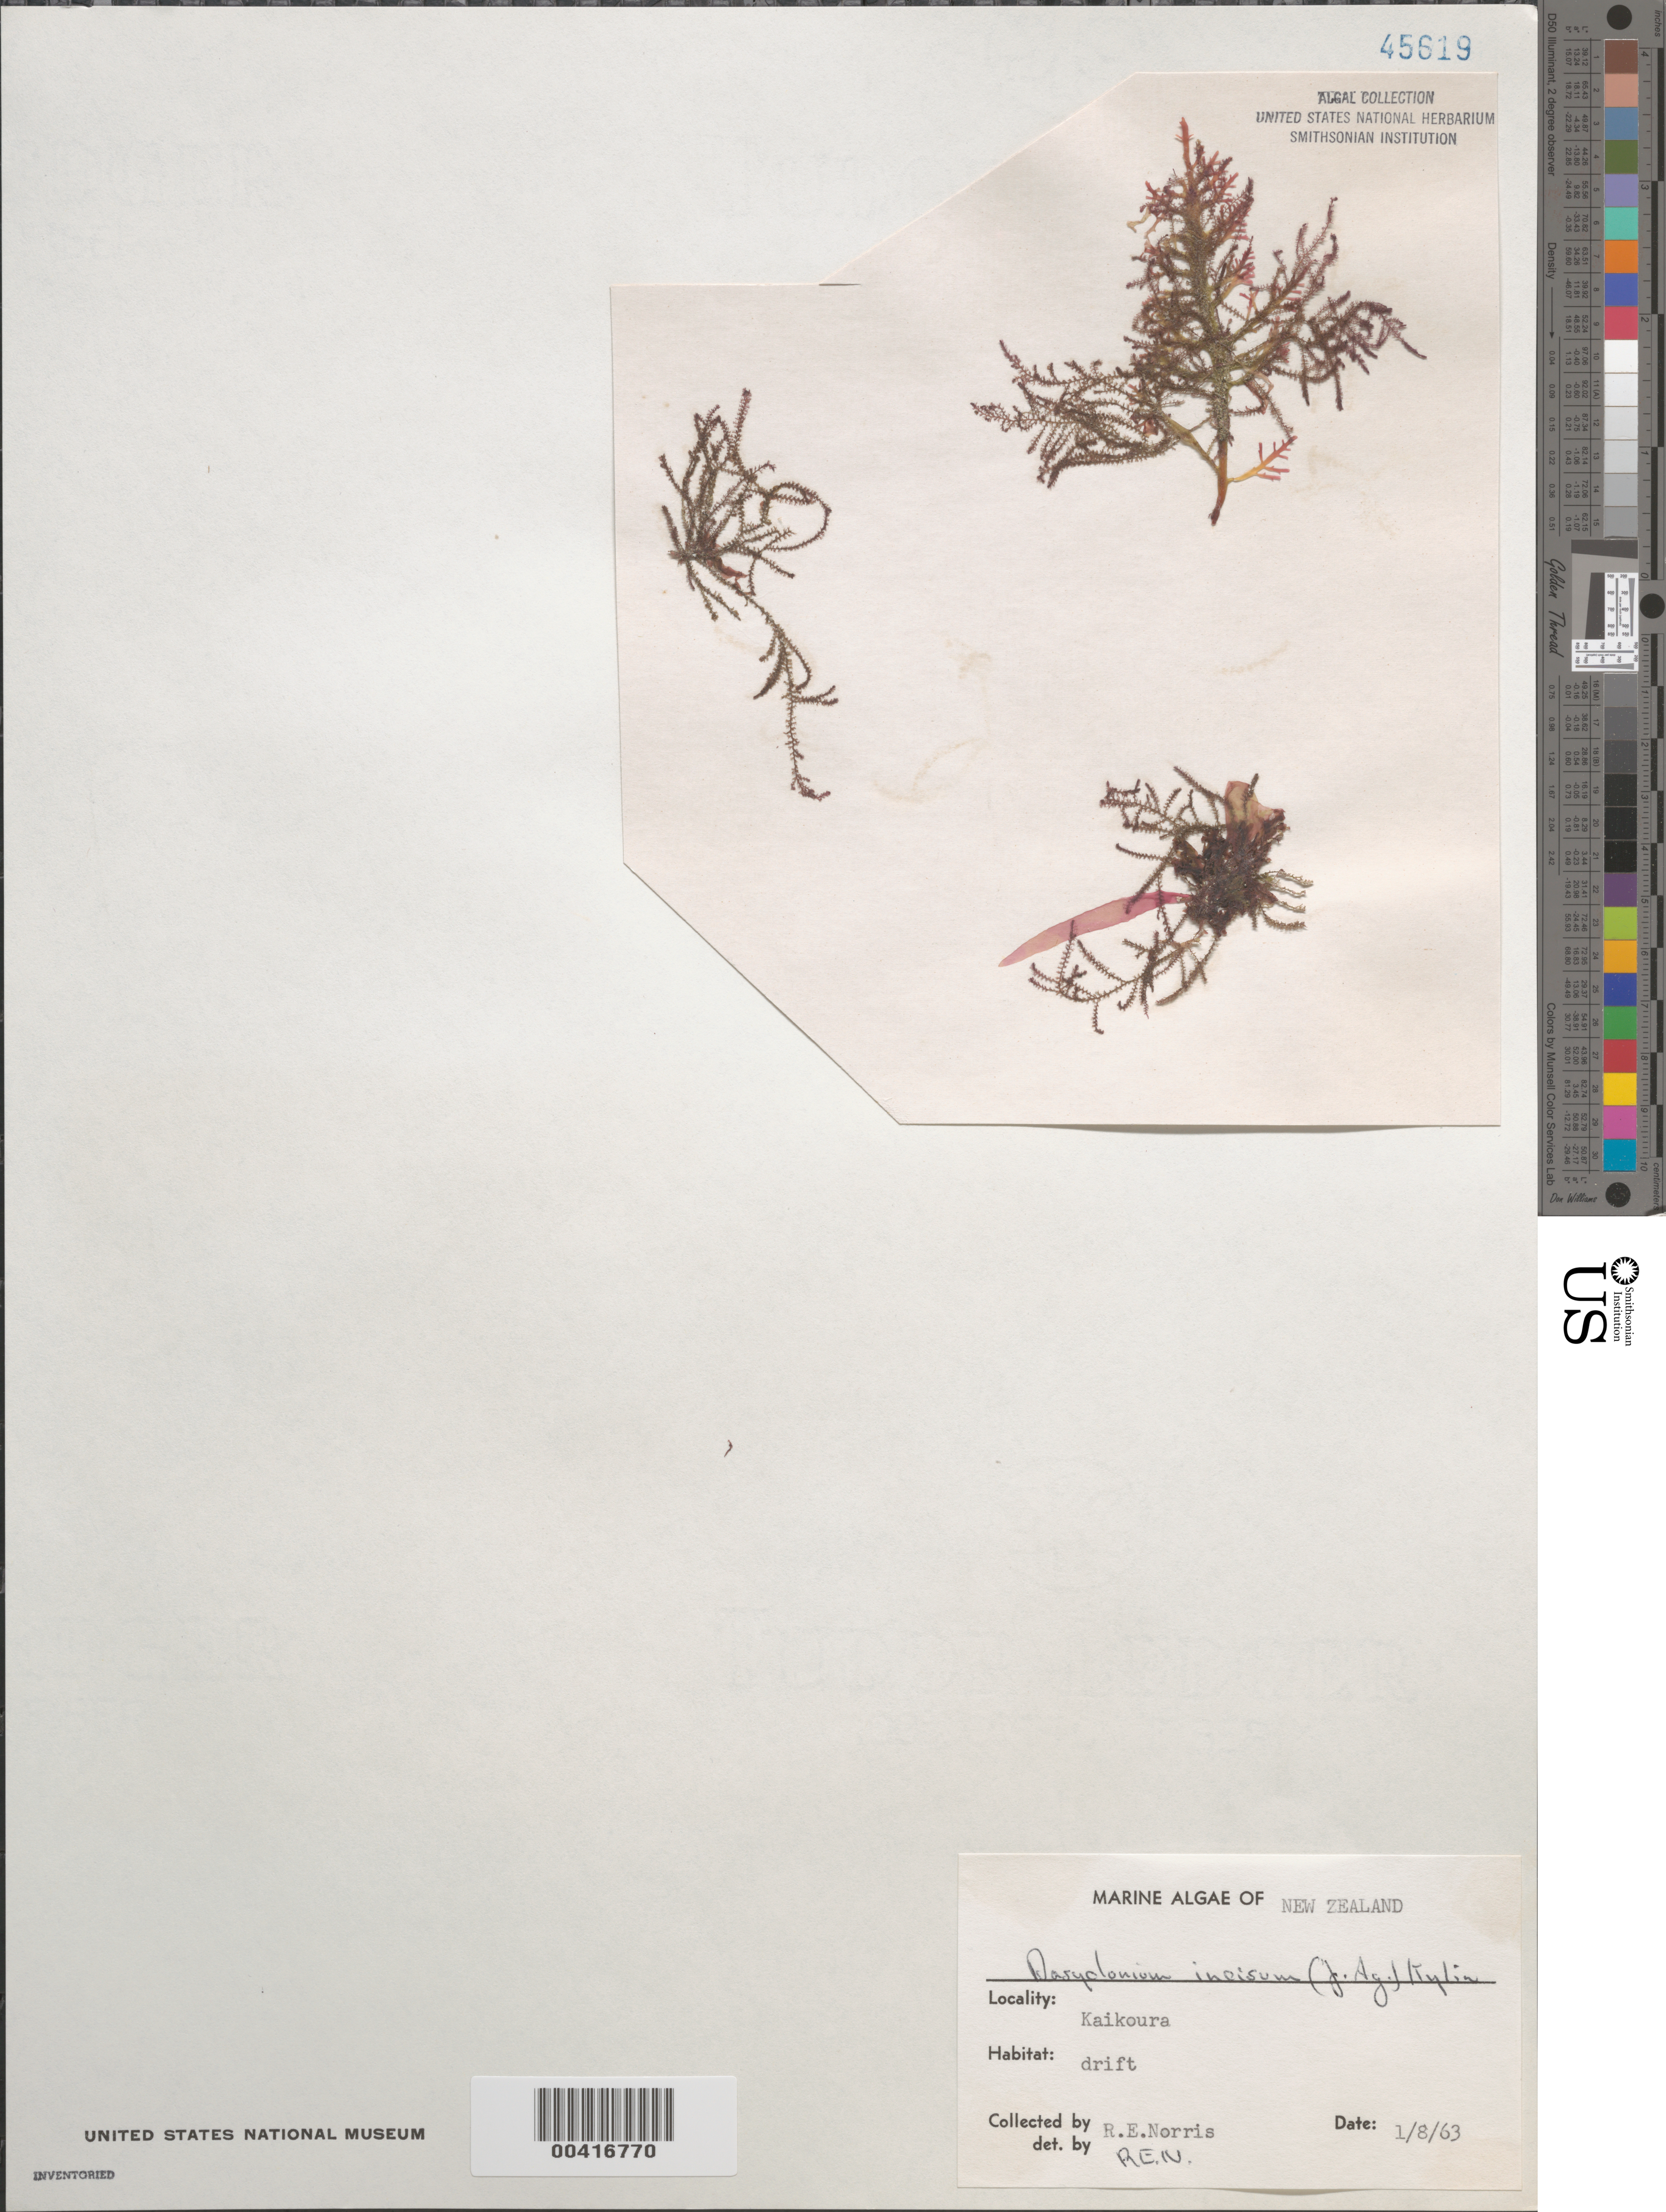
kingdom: Plantae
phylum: Rhodophyta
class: Florideophyceae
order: Ceramiales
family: Rhodomelaceae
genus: Dasyclonium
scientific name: Dasyclonium incisum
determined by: Norris, R. E.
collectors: R. E. Norris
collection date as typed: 08 Jan 1963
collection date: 1963-01-08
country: New Zealand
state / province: Canterbury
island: South Island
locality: Kaikoura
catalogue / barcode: US 45619